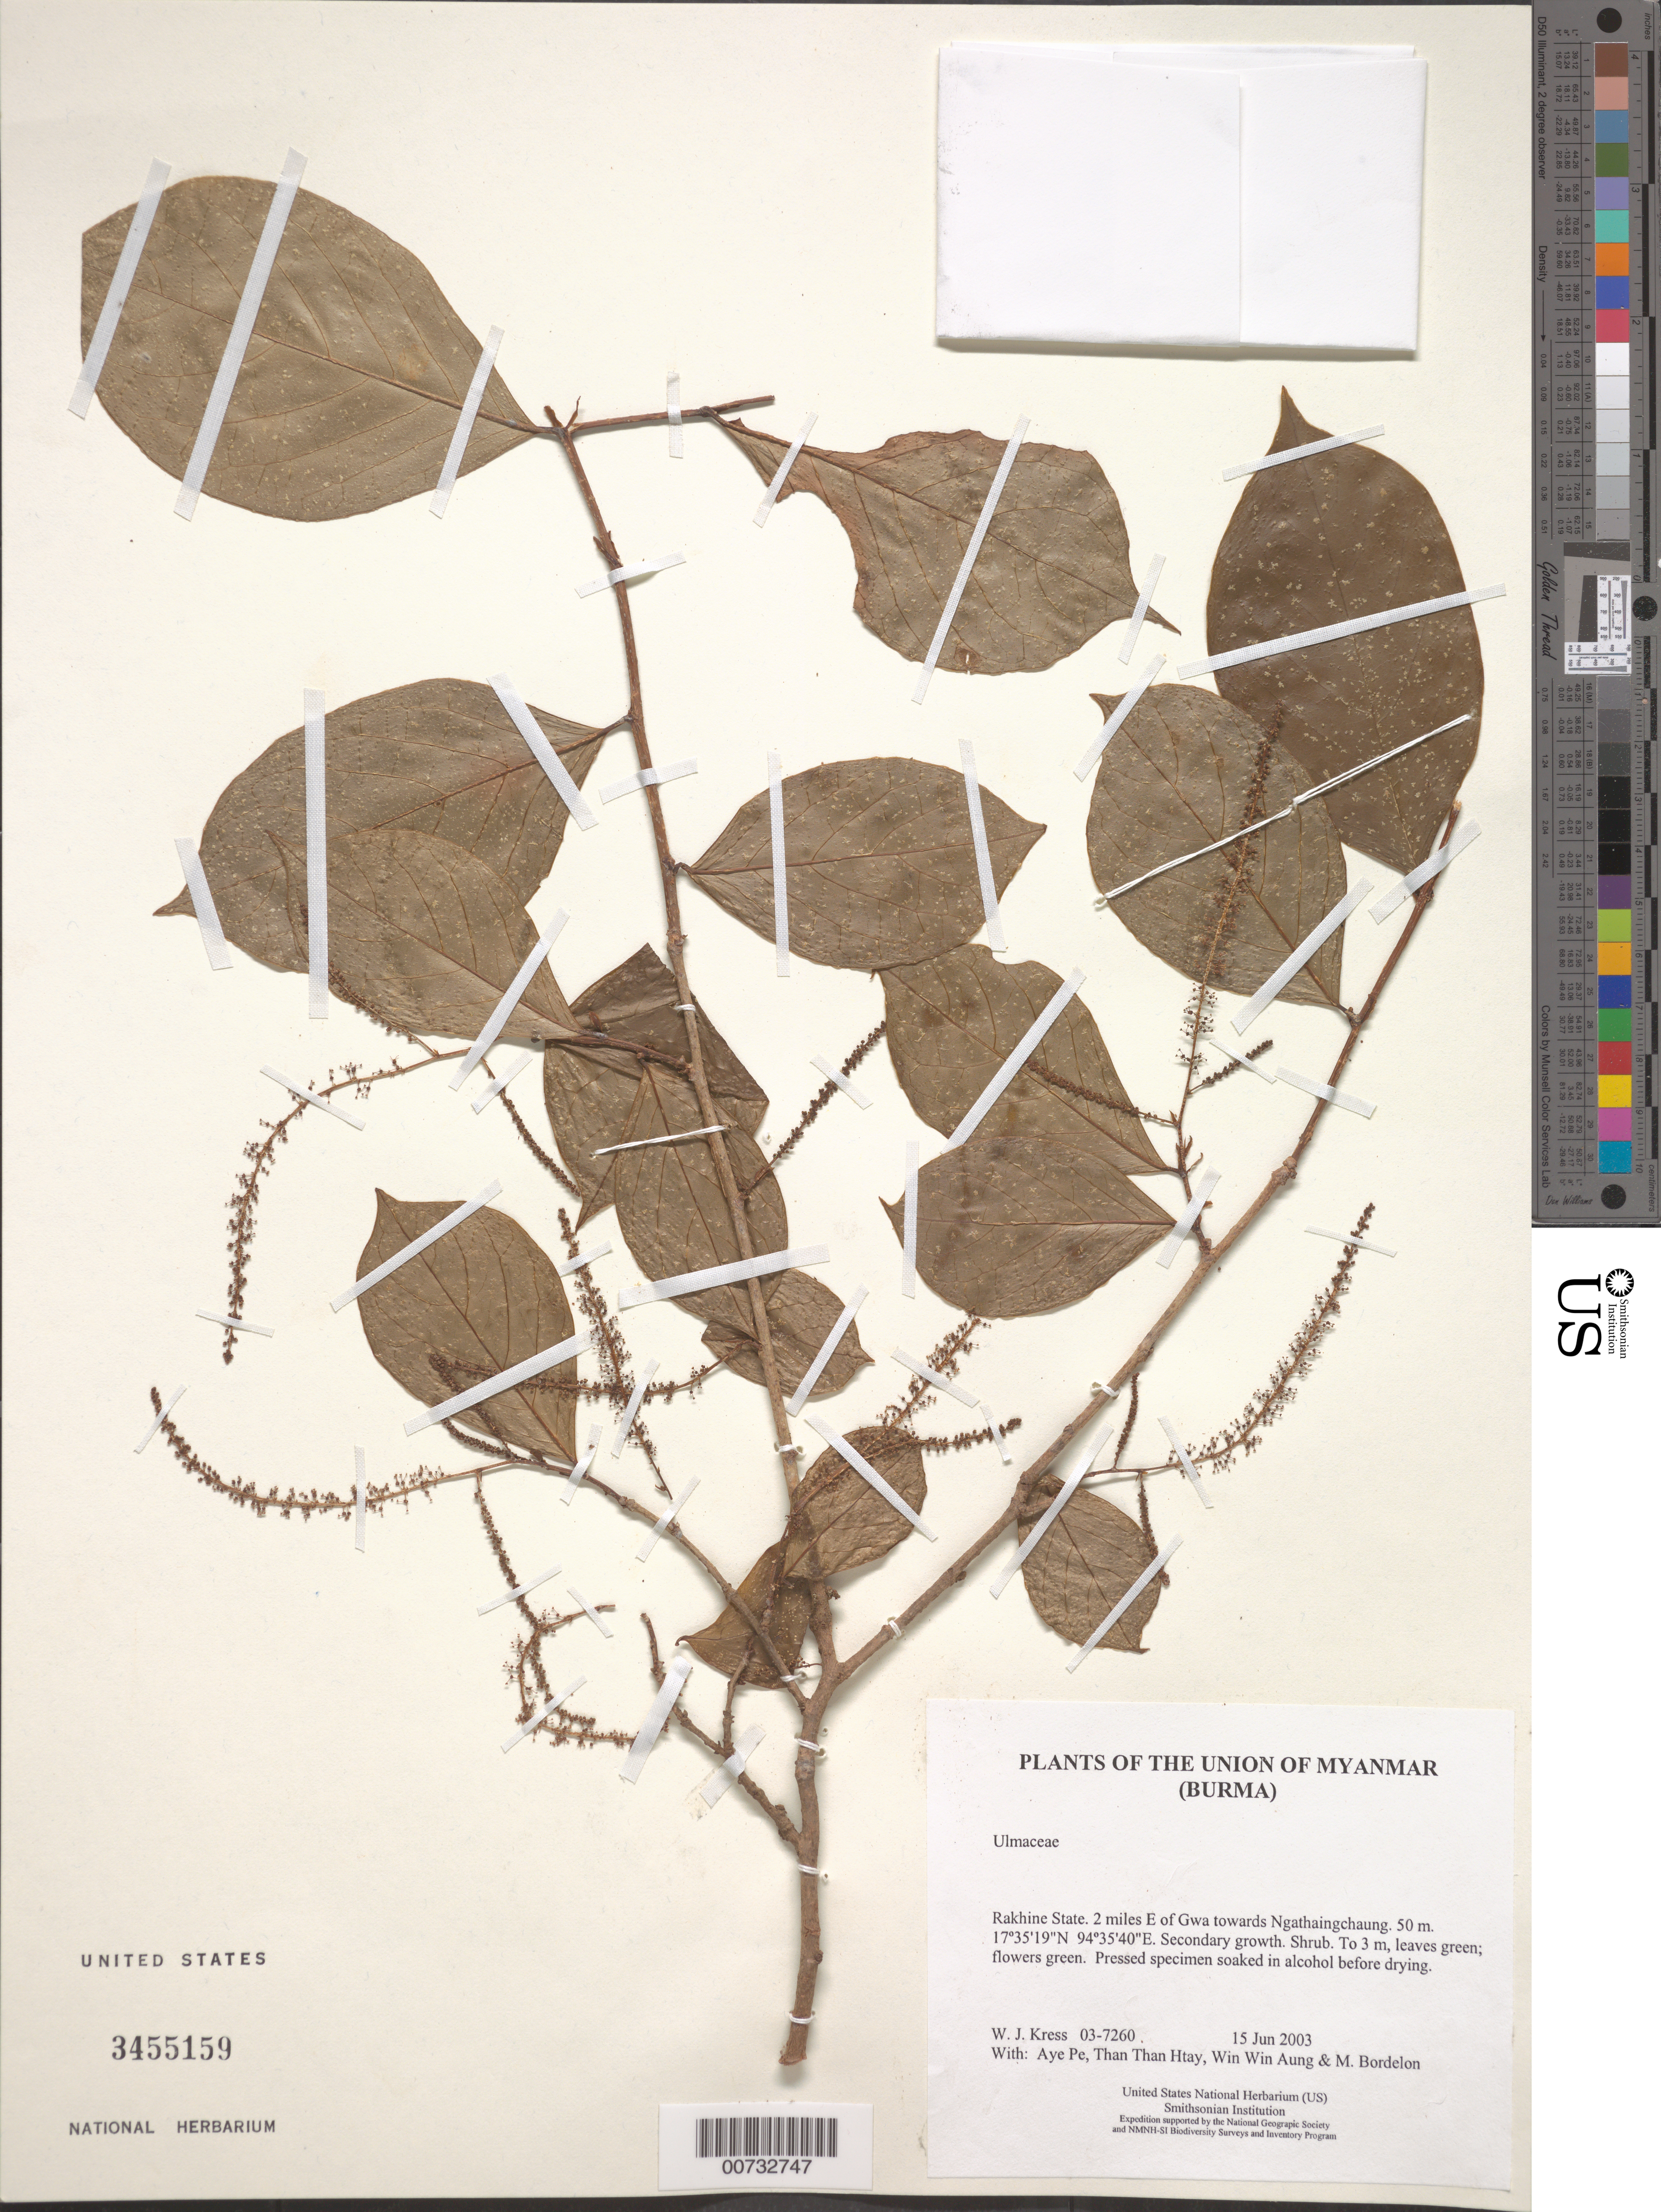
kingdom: Plantae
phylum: Tracheophyta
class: Magnoliopsida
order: Rosales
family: Ulmaceae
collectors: W. J. Kress, Aye Pe, Than Than Htay, Win Win Aung & M. Bordelon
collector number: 03-7260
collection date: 2003-06-15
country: Myanmar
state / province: Rakhine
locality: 2 miles E of Gwa towards Ngathaingchaung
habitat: Secondary growth.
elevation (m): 50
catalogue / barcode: US 3455159